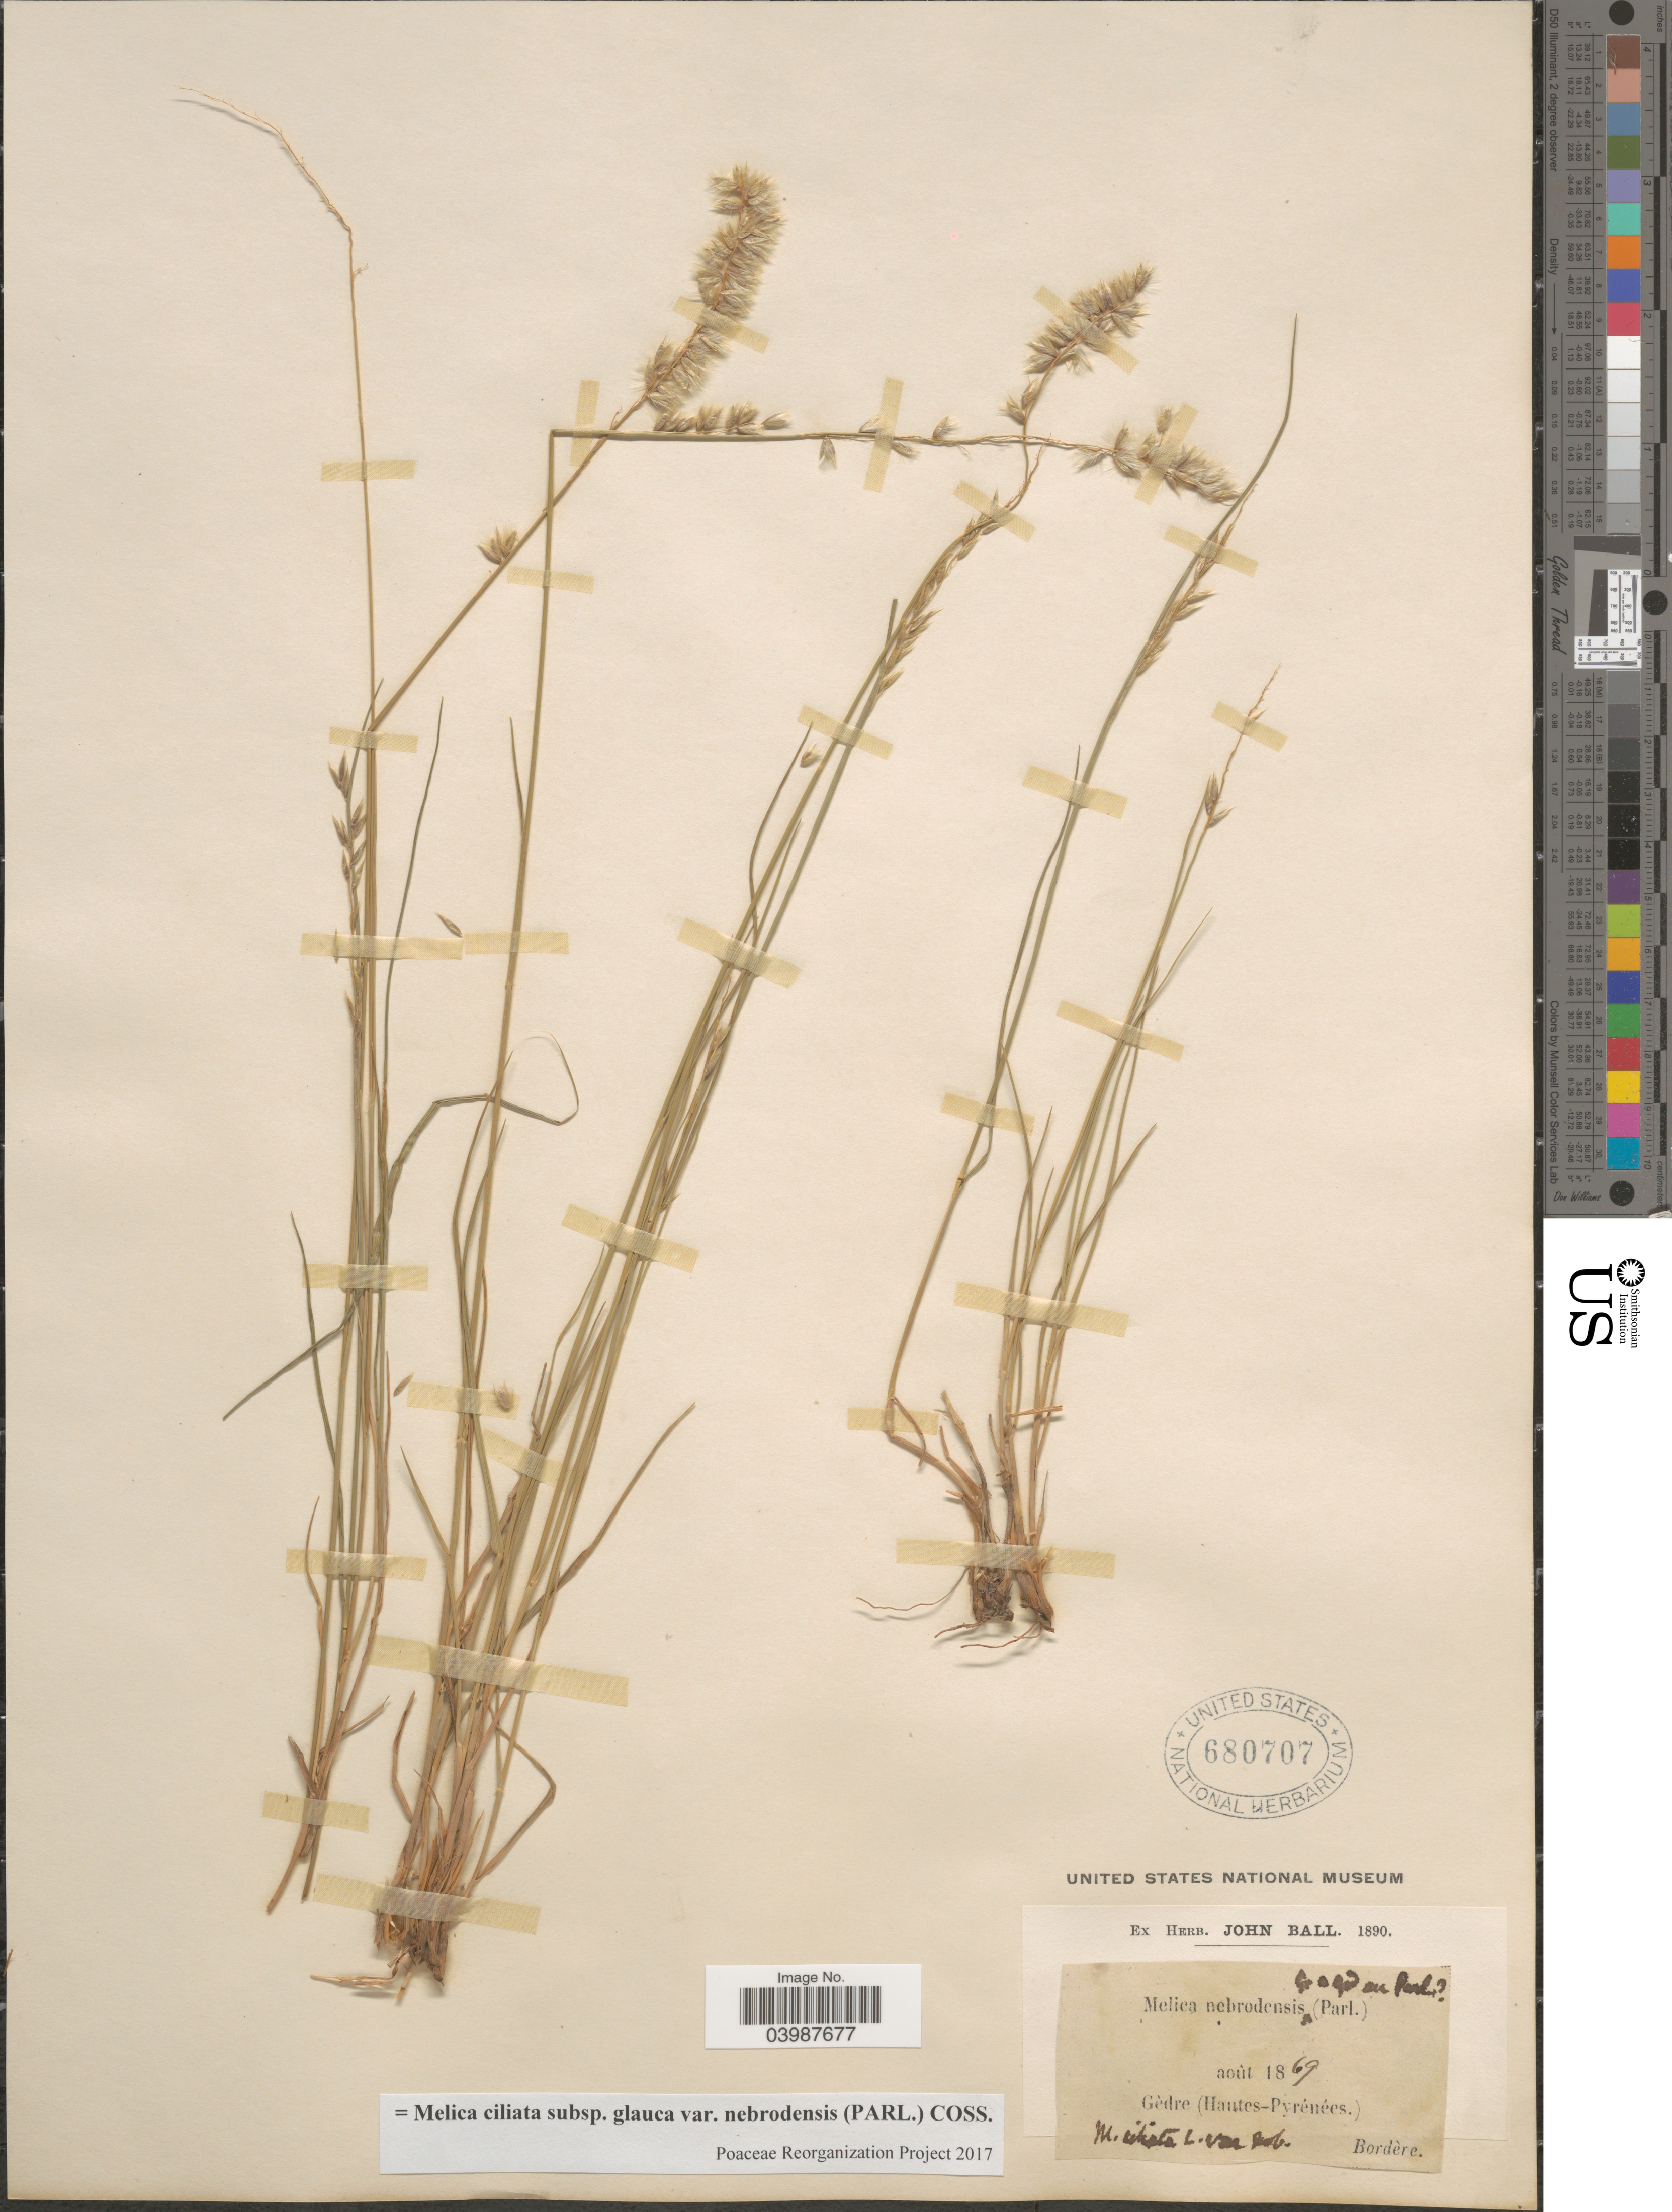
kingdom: Plantae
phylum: Tracheophyta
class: Liliopsida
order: Poales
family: Poaceae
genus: Melica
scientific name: Melica ciliata subsp. glauca var. nebrodensis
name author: (Parl.) Coss.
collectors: -. Bordère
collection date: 1869-08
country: France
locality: Gèdre (Hautes-Pyrénées.)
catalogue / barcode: US 680707